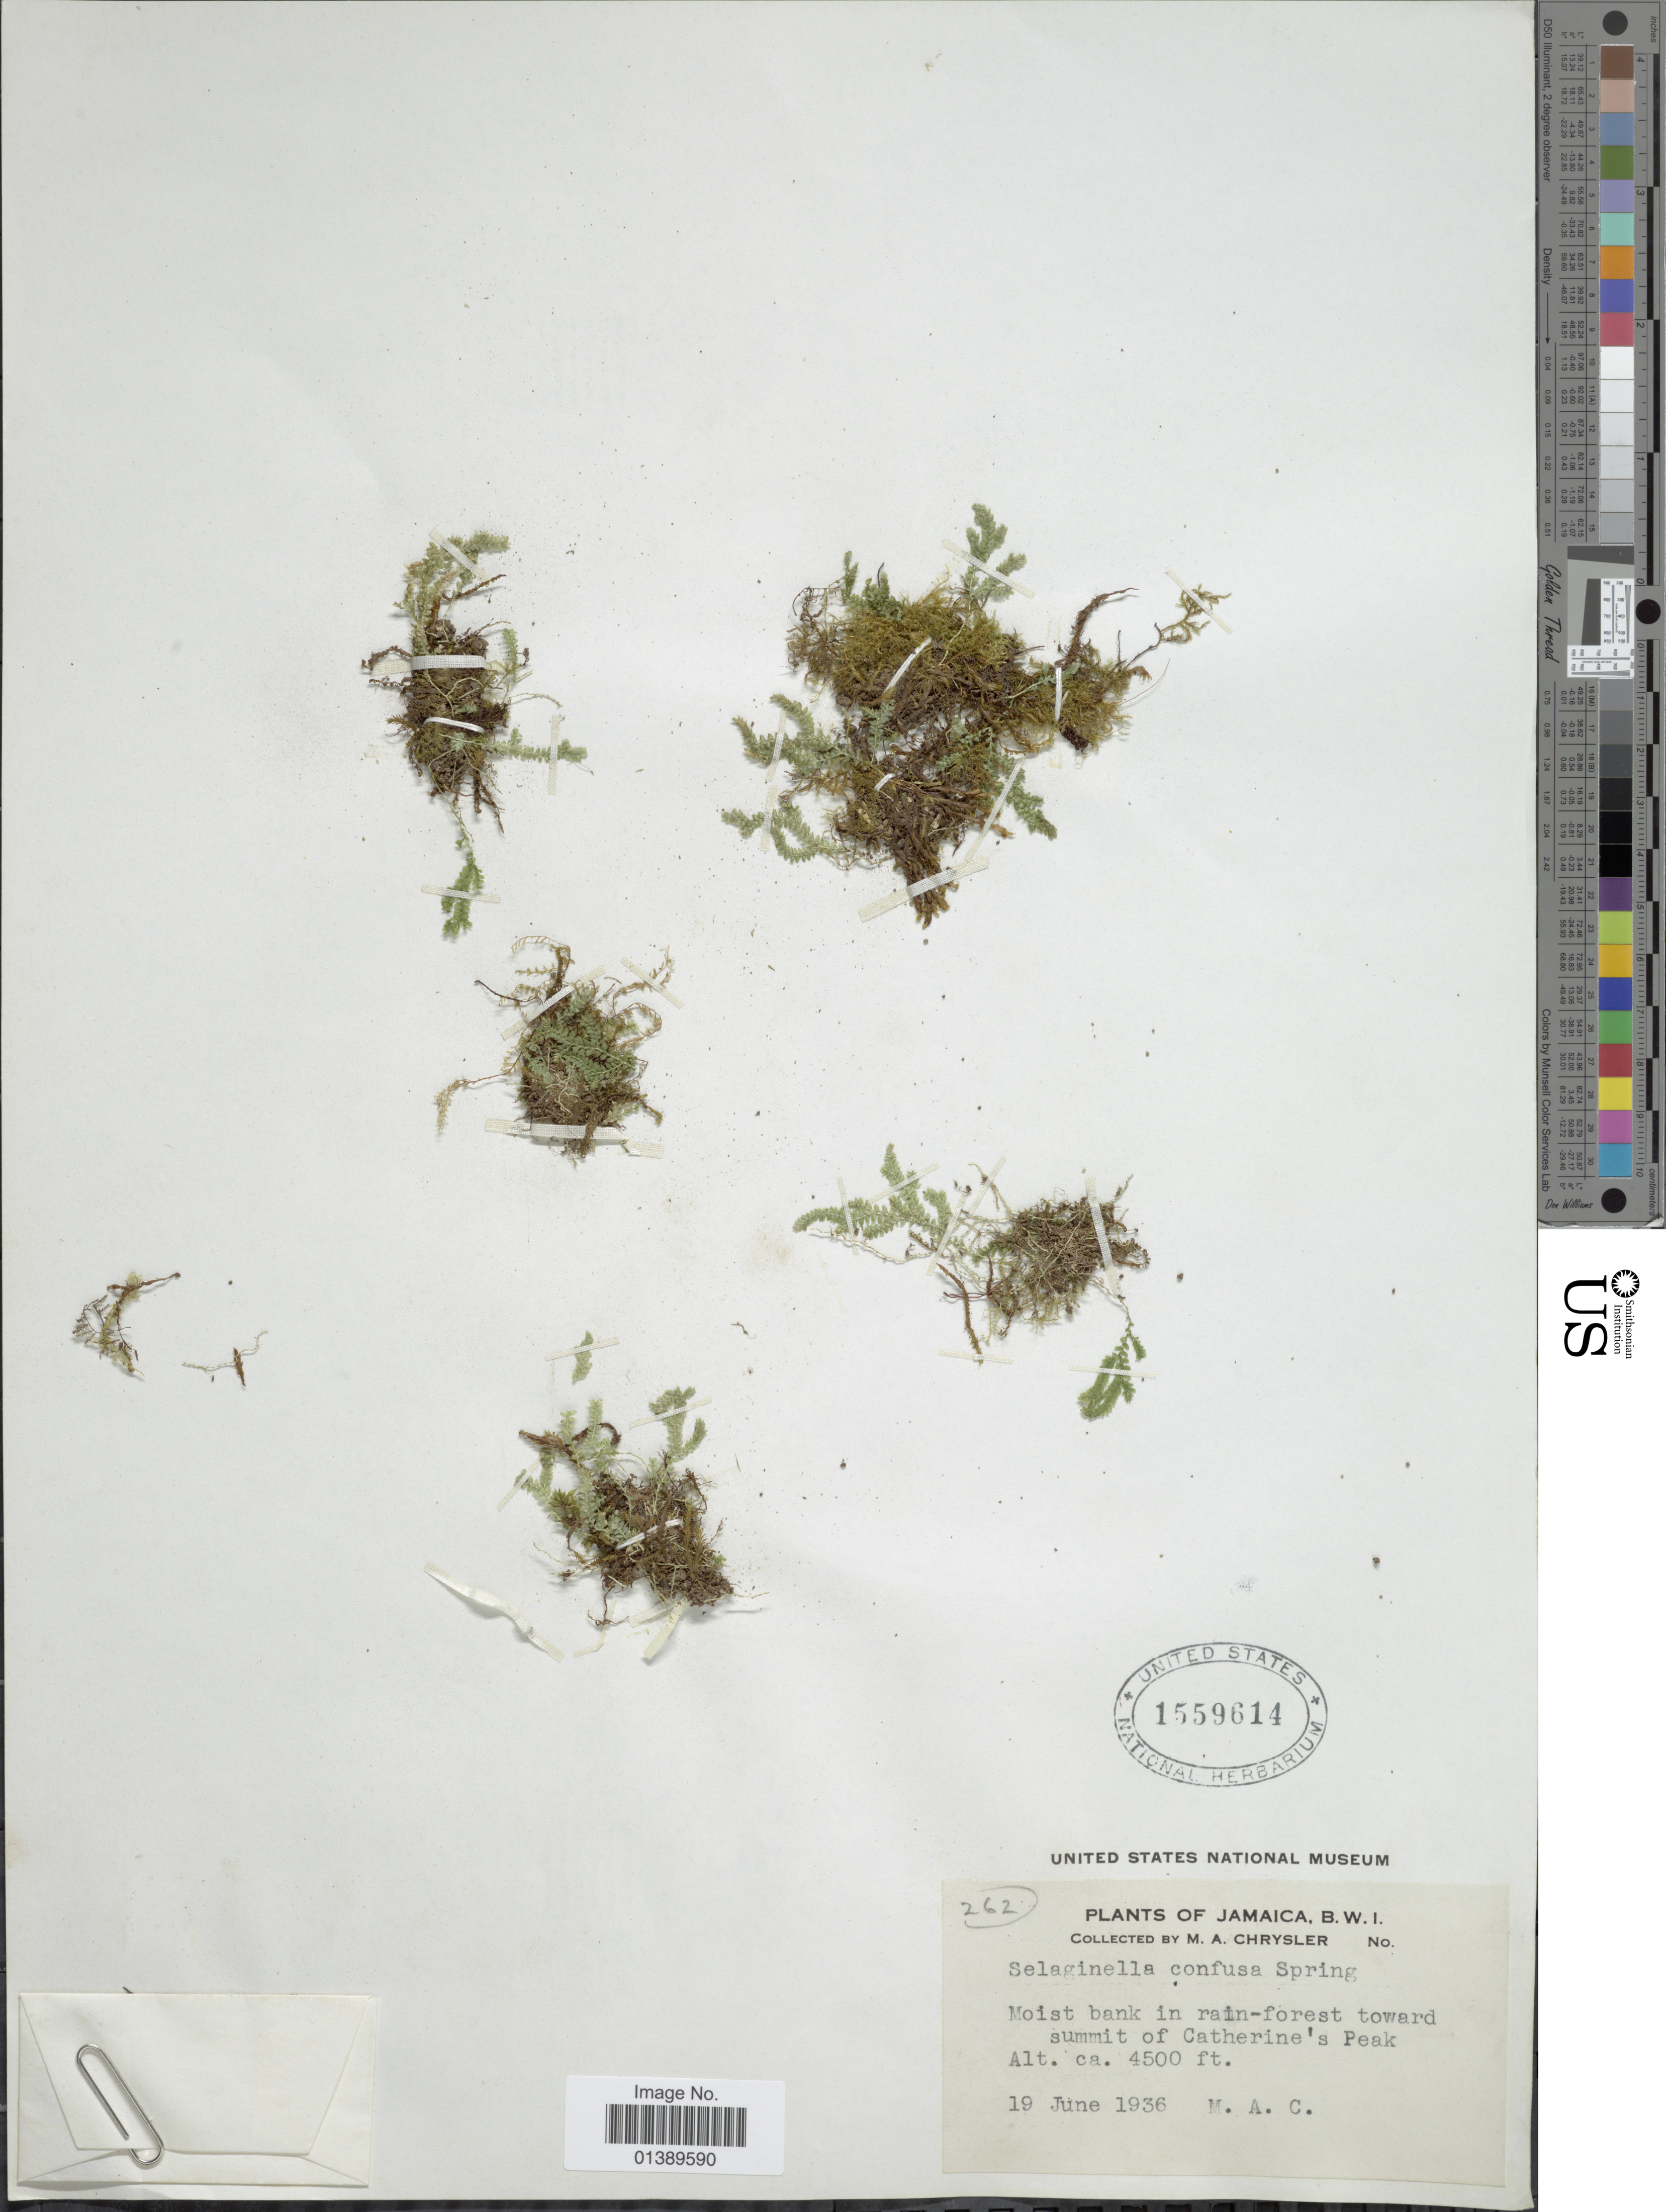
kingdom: Plantae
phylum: Tracheophyta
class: Lycopodiopsida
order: Selaginellales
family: Selaginellaceae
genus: Selaginella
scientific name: Selaginella confusa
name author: Spring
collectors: M. A. Chrysler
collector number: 262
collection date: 1936-06-19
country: Jamaica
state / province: Saint Catherine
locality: Moist bank in rain-forest toward summit of Catherine's Peak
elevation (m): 1372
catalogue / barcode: US 1559614